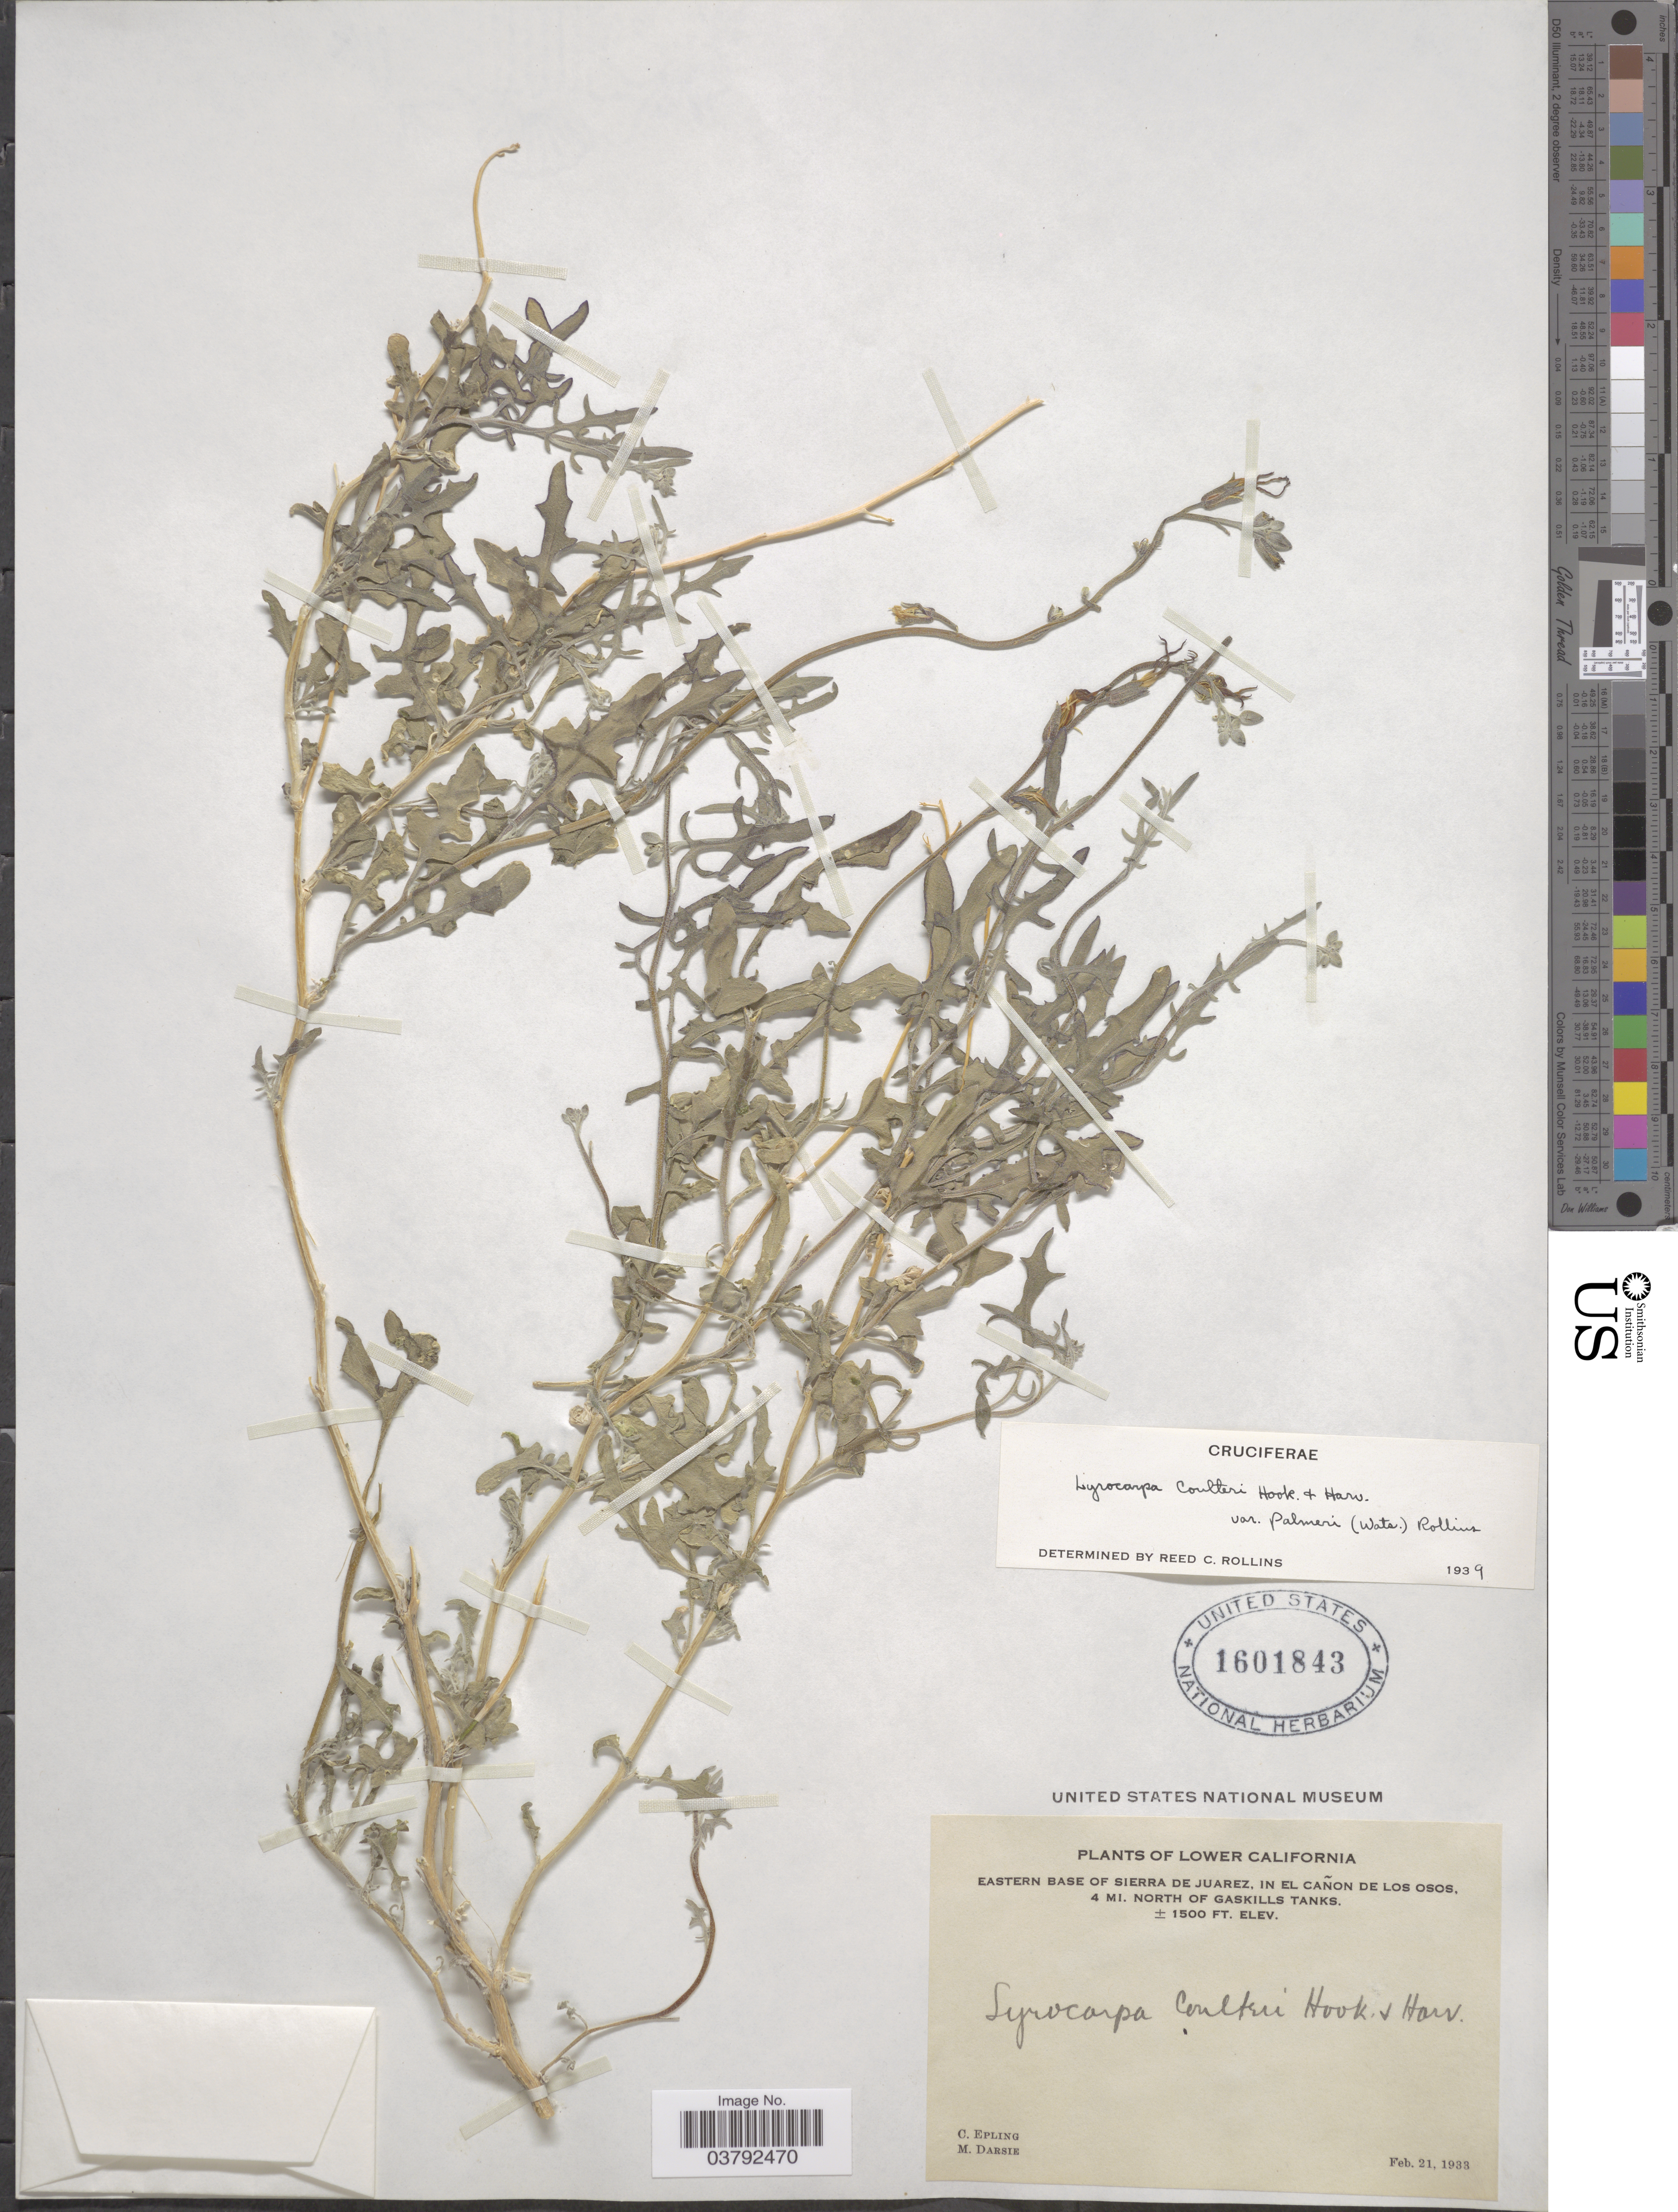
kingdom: Plantae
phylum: Tracheophyta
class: Magnoliopsida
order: Brassicales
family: Brassicaceae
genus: Lyrocarpa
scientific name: Lyrocarpa coulteri var. palmeri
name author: (S. Watson) Rollins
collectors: C. C. Epling & M. Darsie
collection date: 1933-02-21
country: Mexico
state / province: Baja California Norte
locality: Lower California. Eastern base of Sierra de Juarez, in El Cañon de Los Osos. 4 mi. North of Gaskills Tanks.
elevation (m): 457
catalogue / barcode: US 1601843